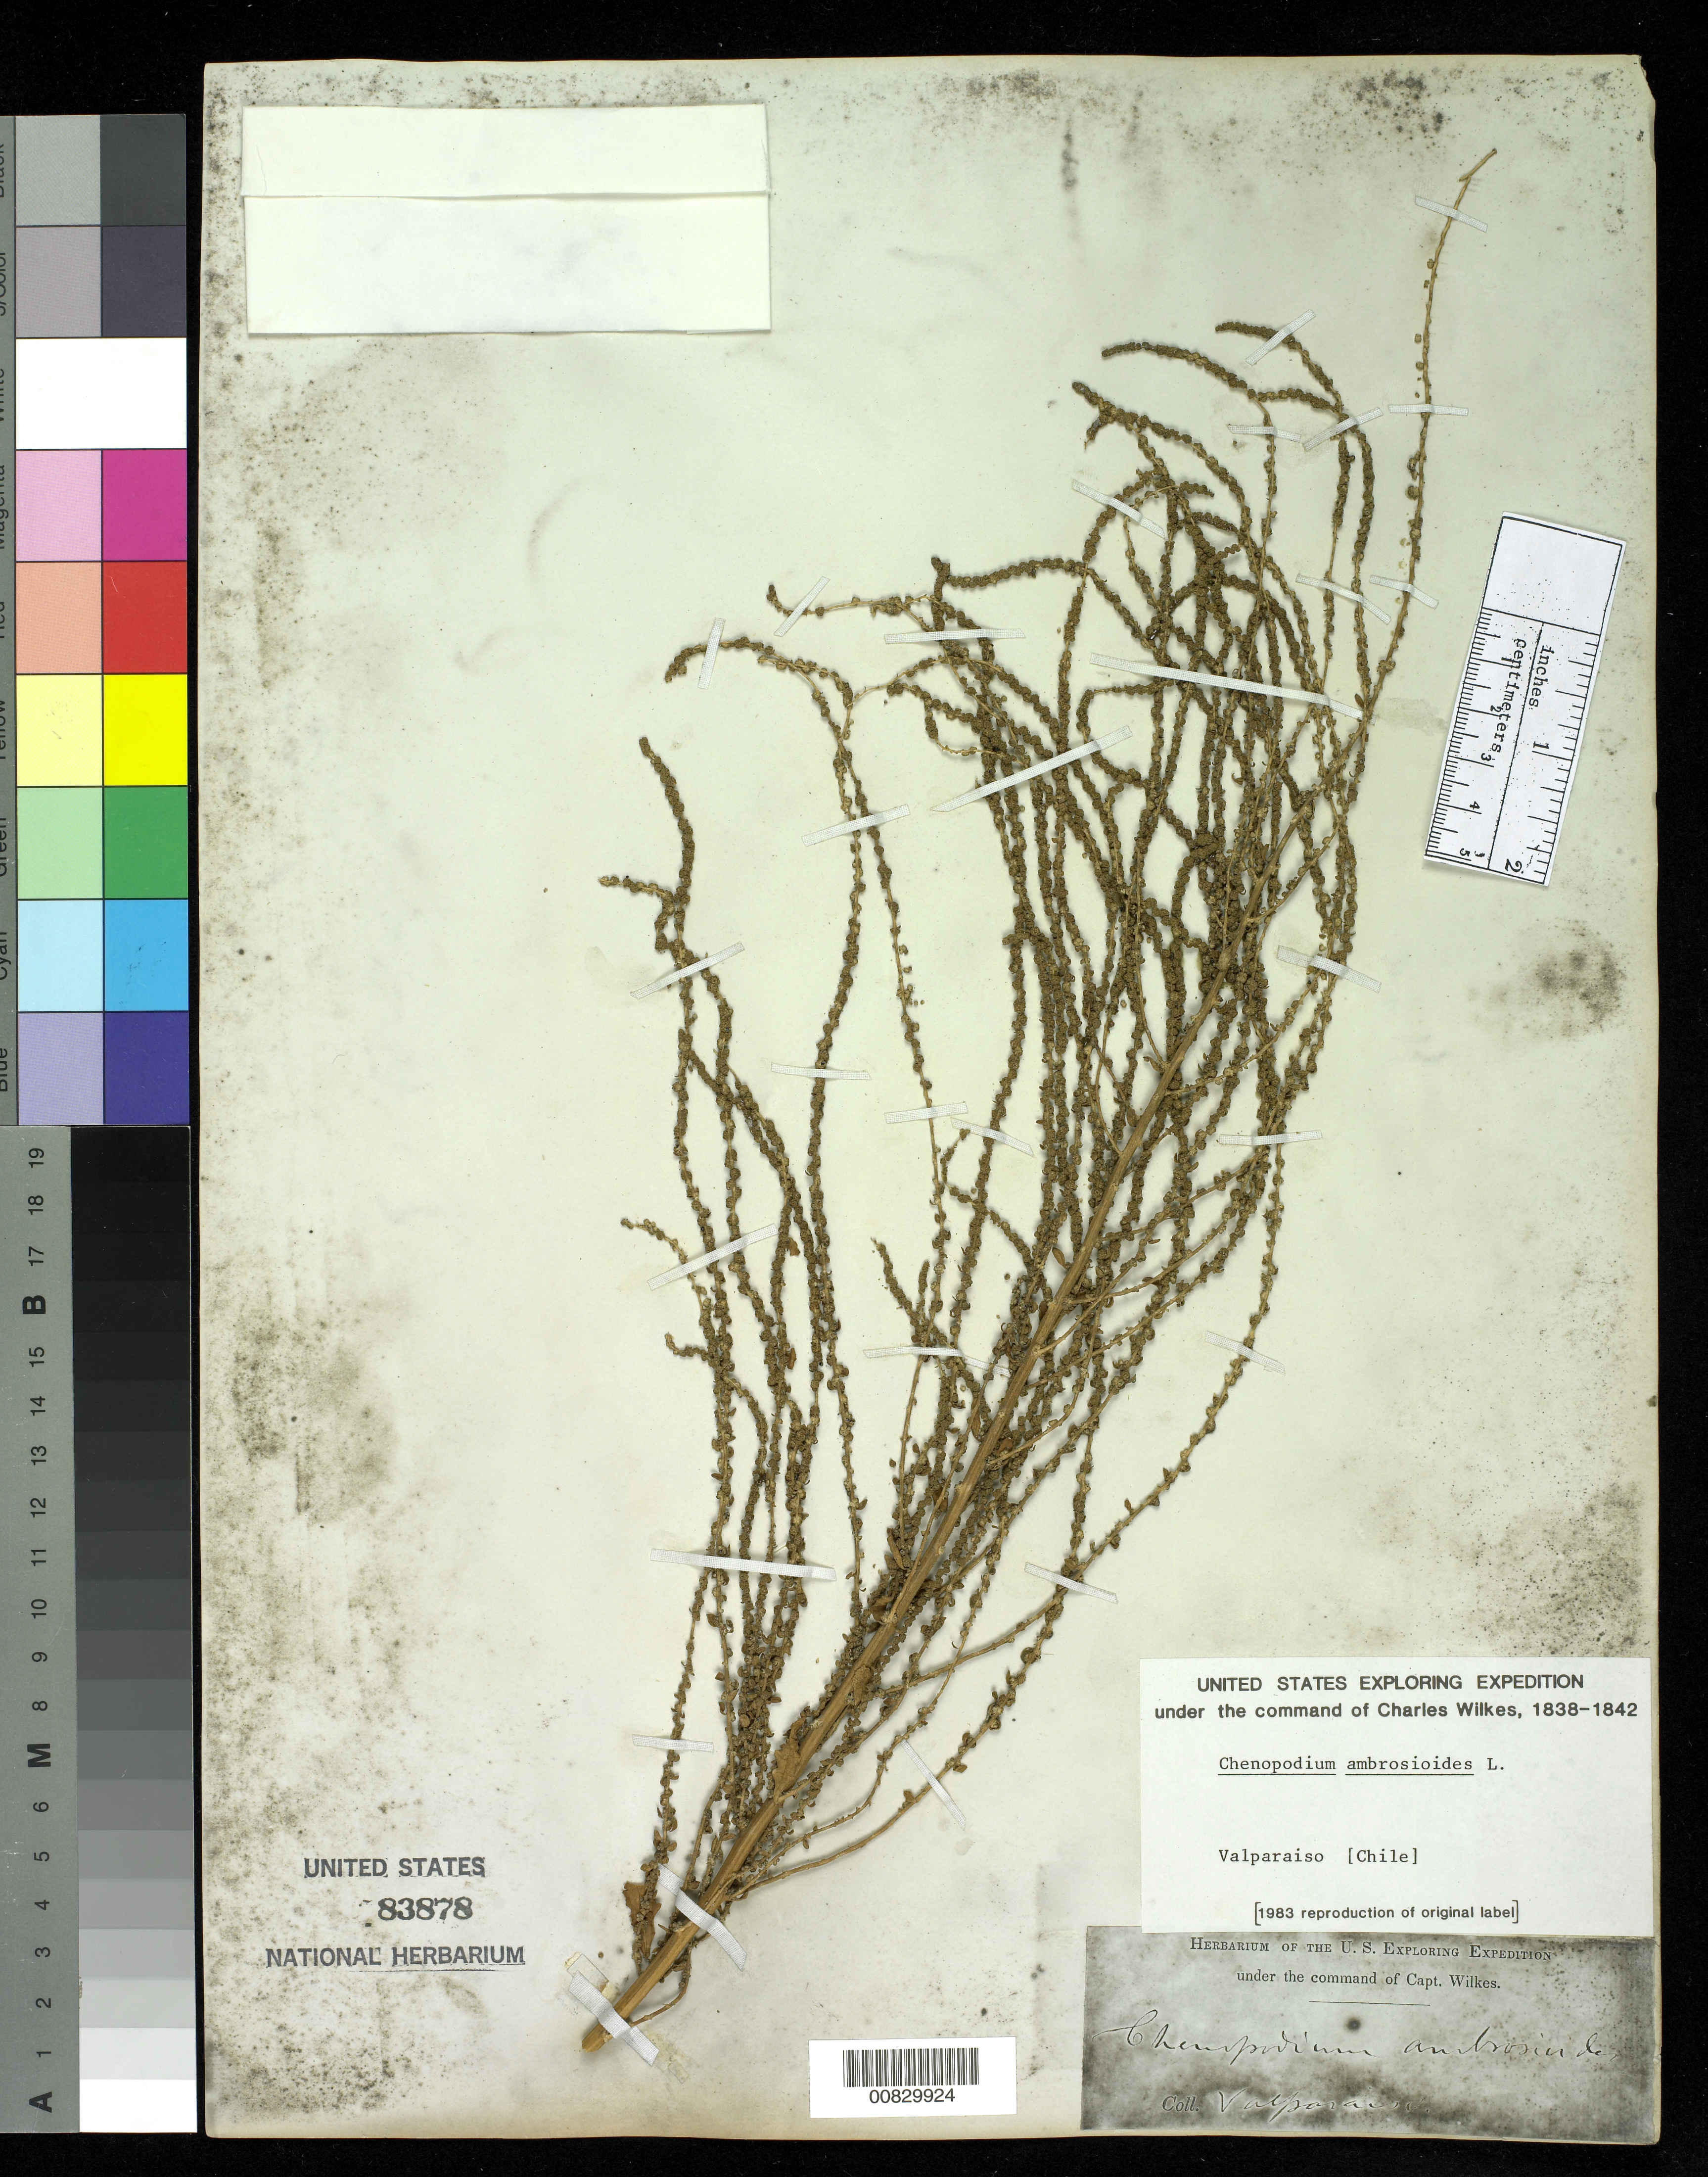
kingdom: Plantae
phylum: Tracheophyta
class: Magnoliopsida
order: Caryophyllales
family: Amaranthaceae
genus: Chenopodium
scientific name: Chenopodium ambrosioides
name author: L.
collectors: Wilkes Explor. Exped.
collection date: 1838/1842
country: Chile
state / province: Valparaíso (V)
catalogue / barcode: US 83878